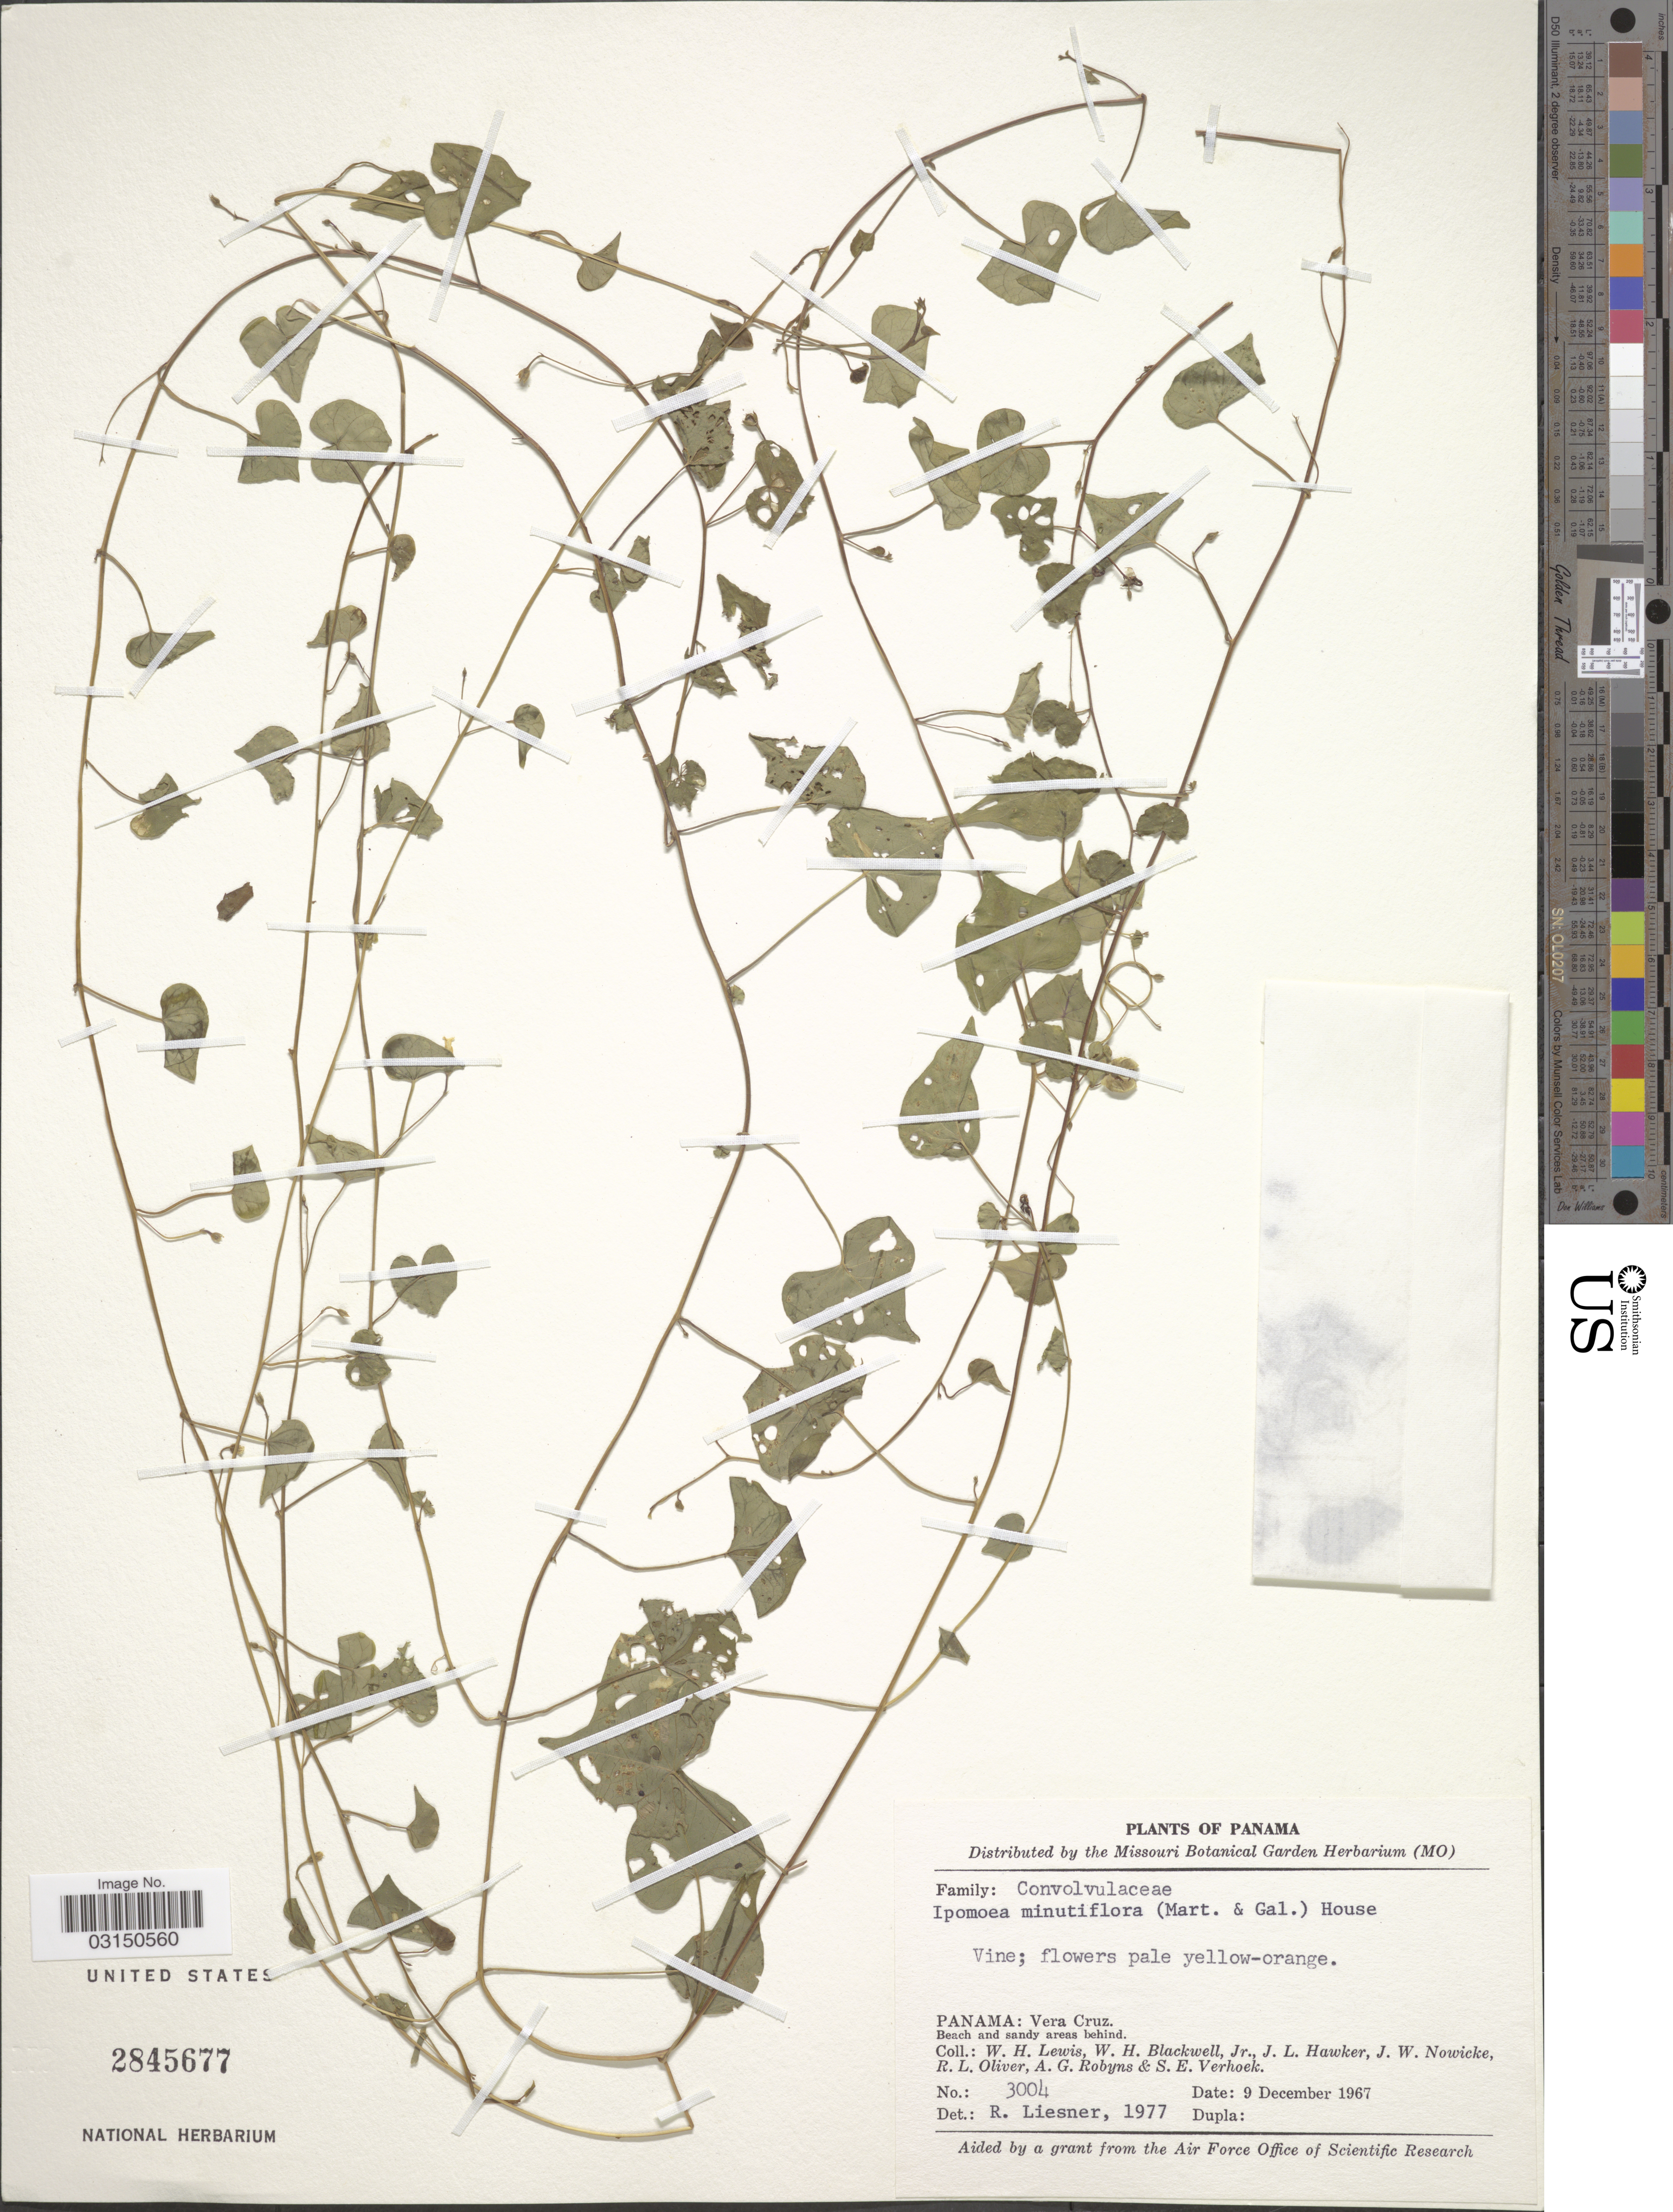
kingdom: Plantae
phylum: Tracheophyta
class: Magnoliopsida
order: Solanales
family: Convolvulaceae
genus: Ipomoea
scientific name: Ipomoea minutiflora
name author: (M. Martens) House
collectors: W. H. Lewis, W. H. Blackwell, J. L. Hawker, J. W. Nowicke & et al.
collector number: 3004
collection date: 1967-12-09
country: Panama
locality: Vera Cruz.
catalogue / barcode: US 2845677